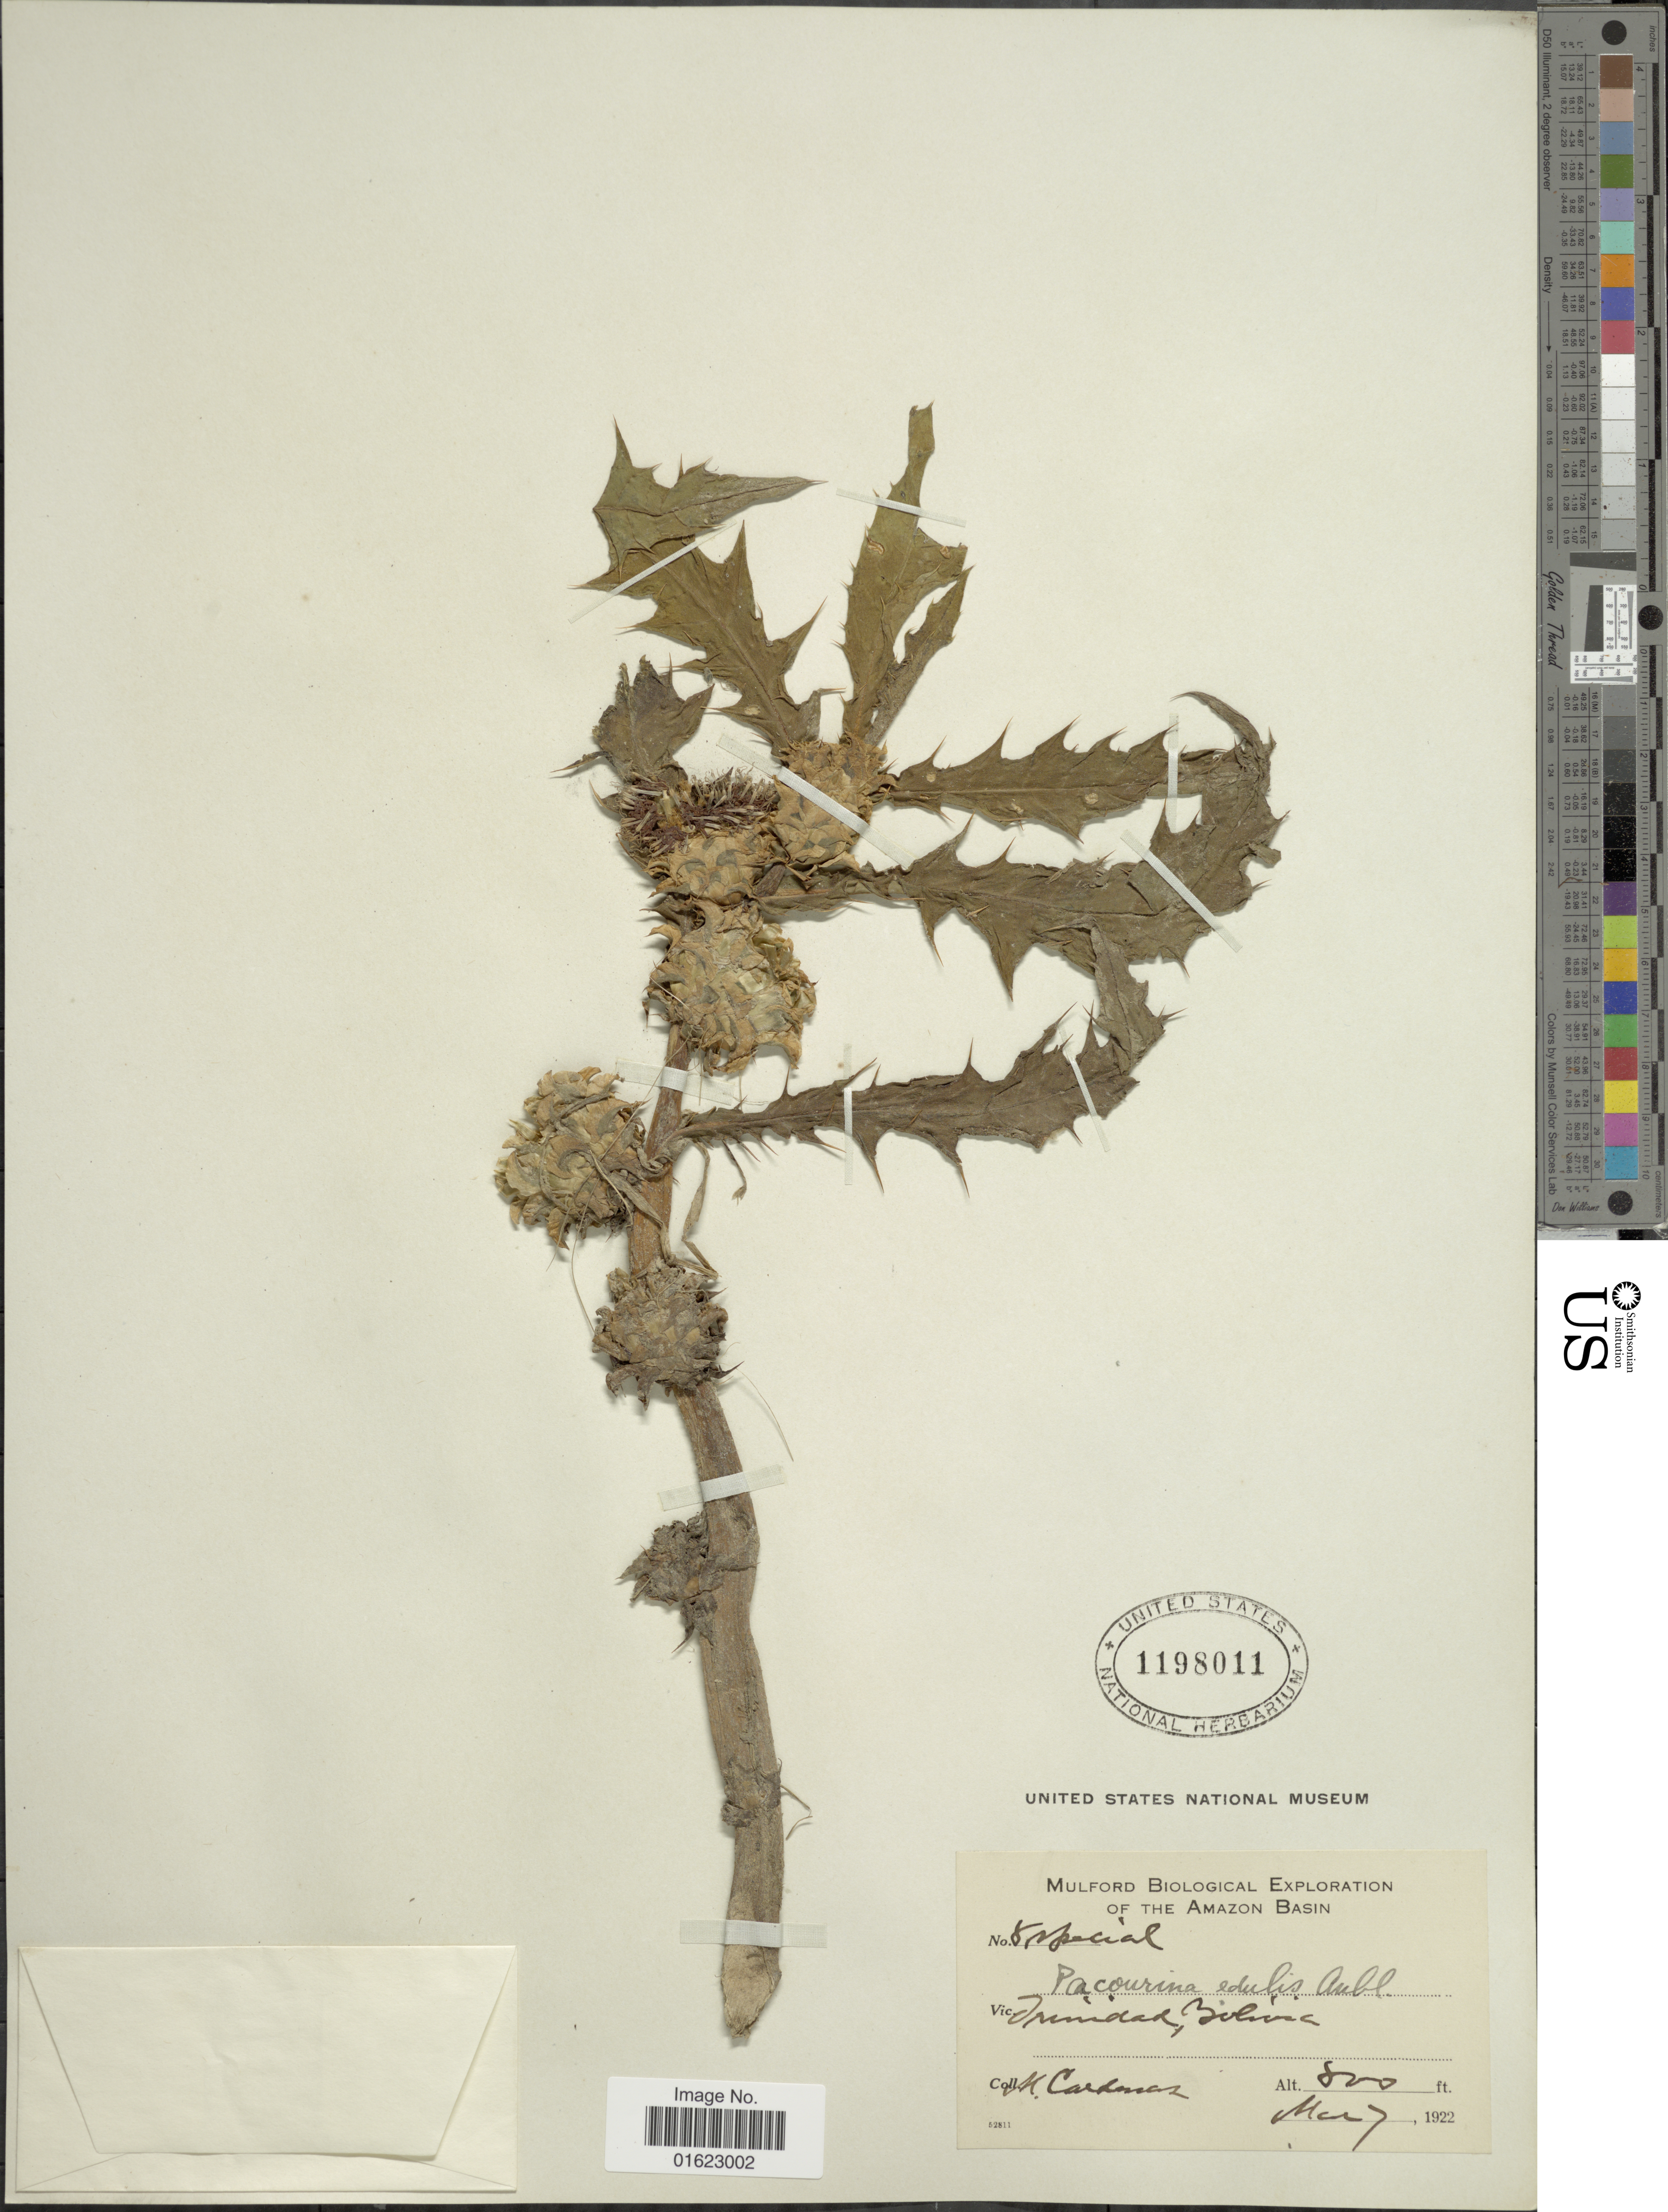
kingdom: Plantae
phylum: Tracheophyta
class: Magnoliopsida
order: Asterales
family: Asteraceae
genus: Pacourina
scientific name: Pacourina edulis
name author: Aubl.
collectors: M. Cárdenas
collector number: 8*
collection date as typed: Mar. 7, 1922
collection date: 1922-03-07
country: Bolivia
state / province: Beni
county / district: Cercado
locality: La Santísima Trinidad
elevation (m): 244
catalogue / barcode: US 1198011